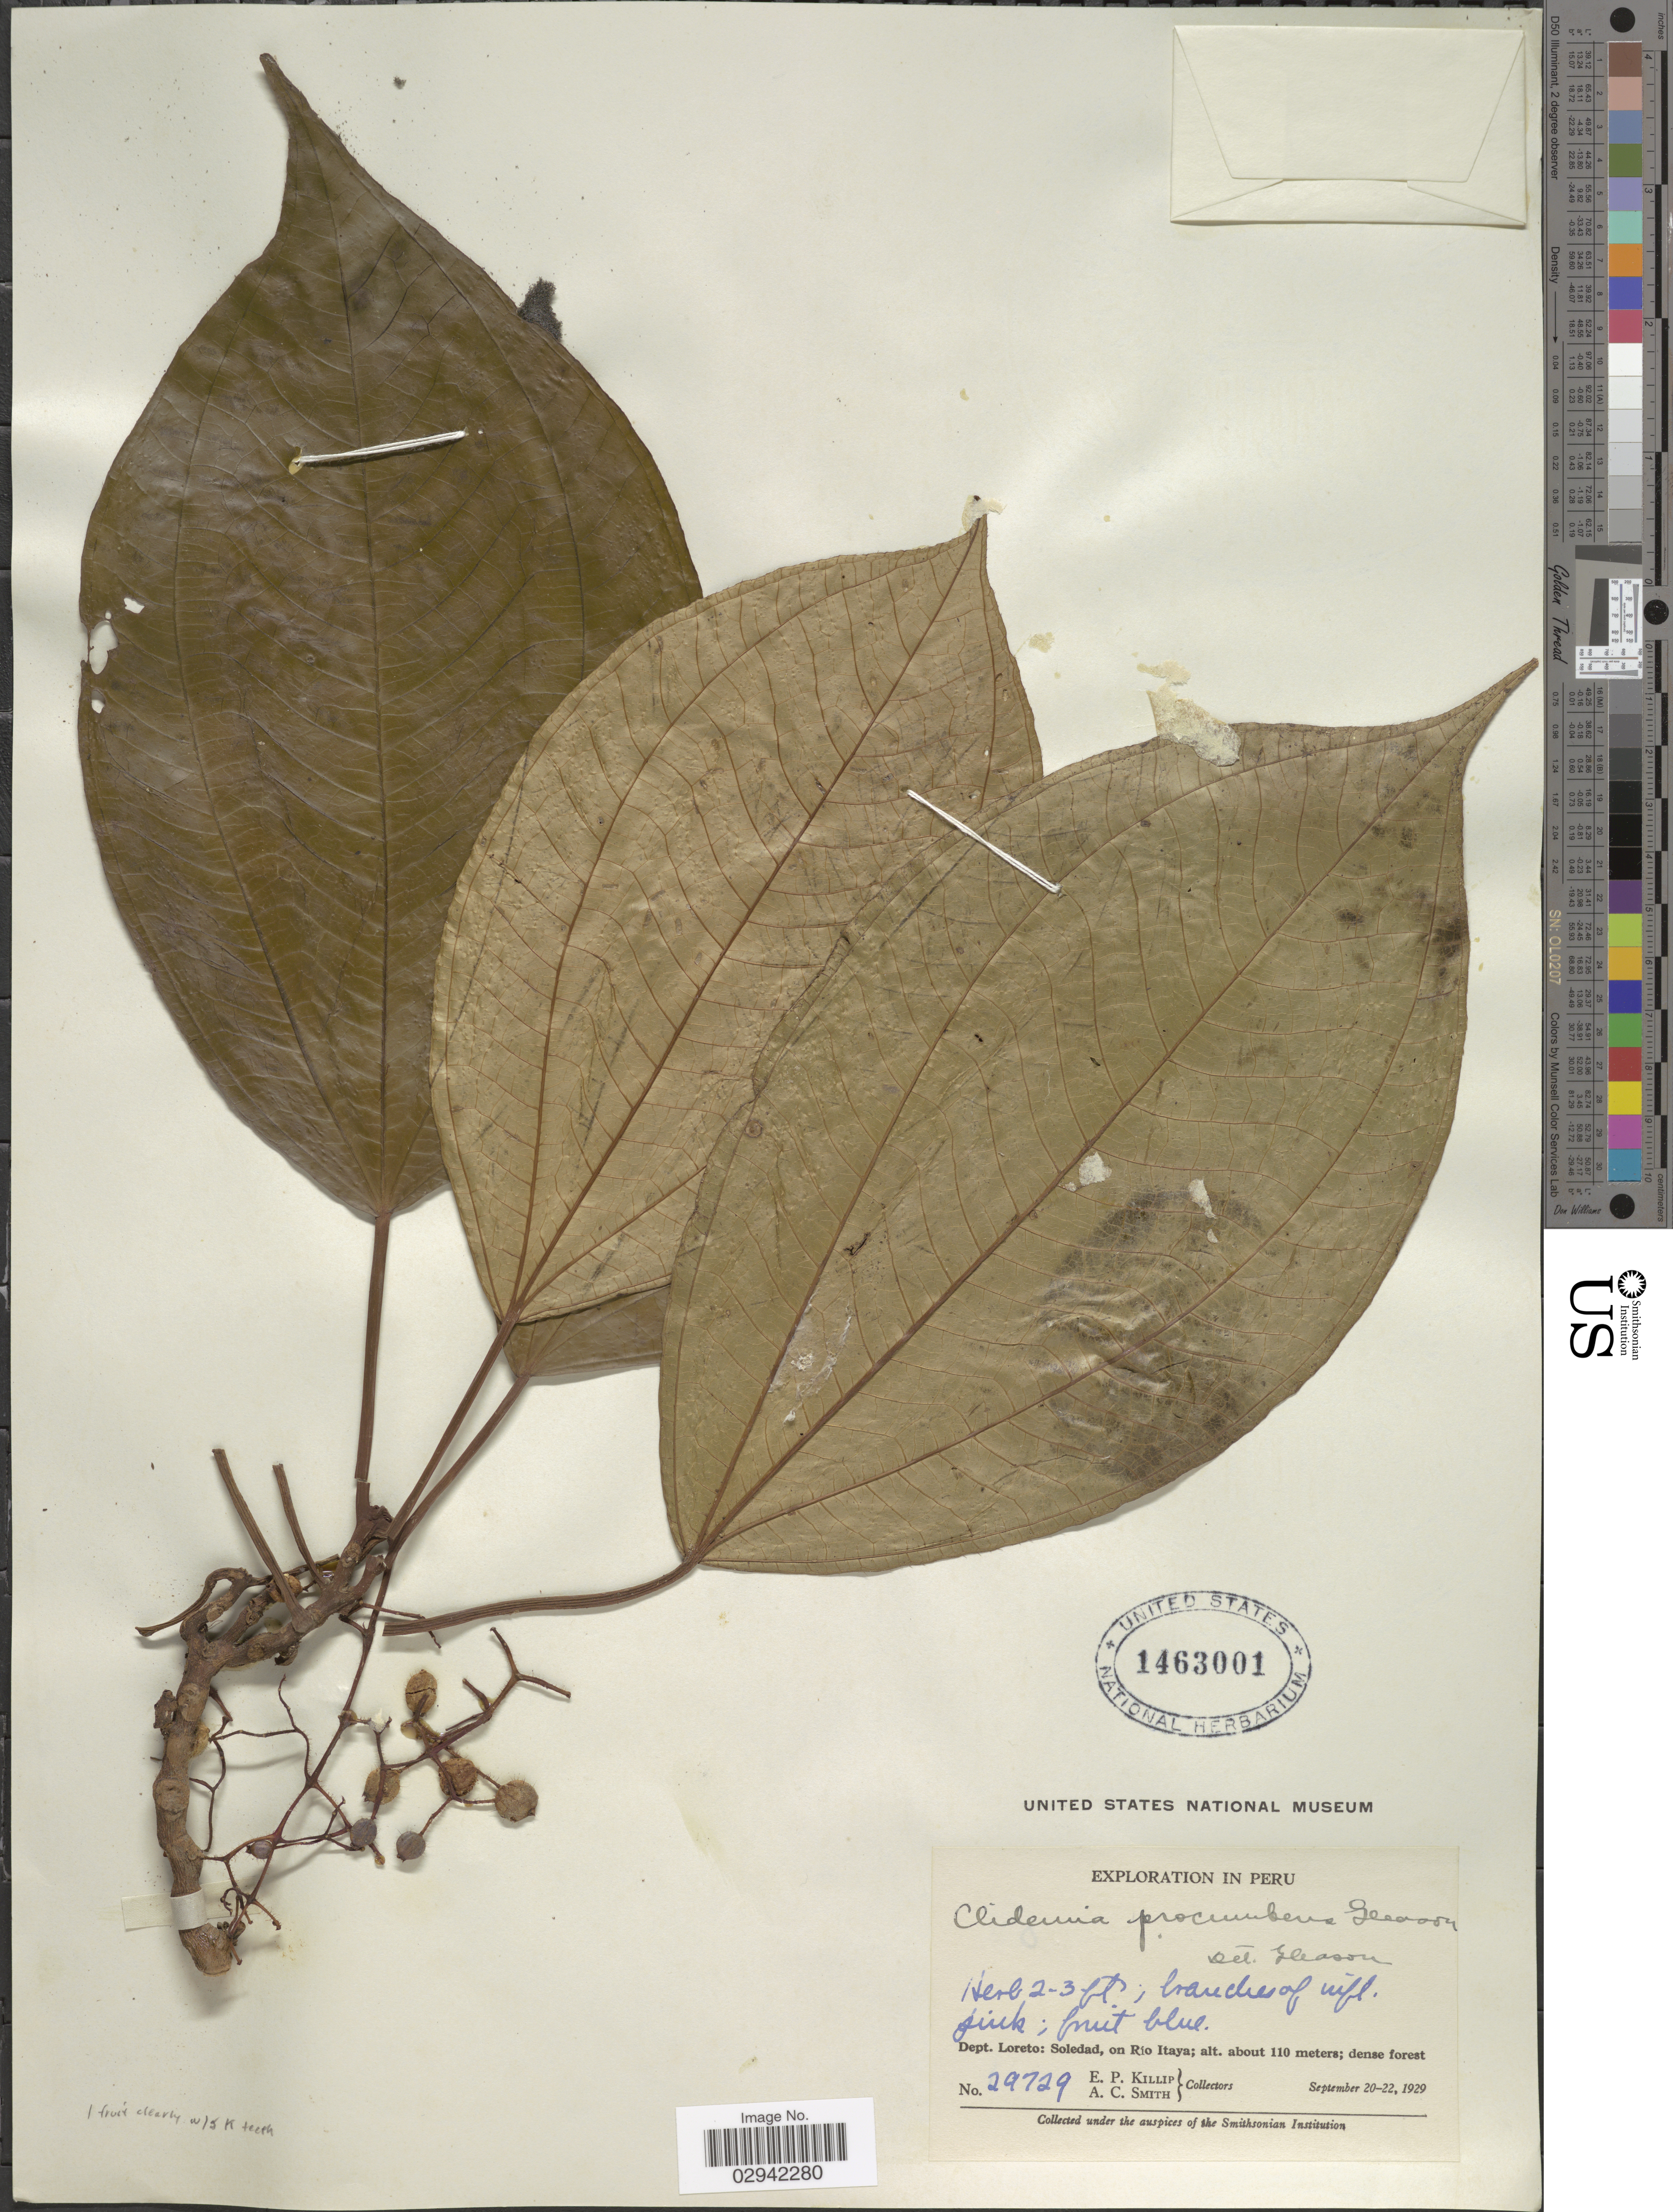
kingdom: Plantae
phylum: Tracheophyta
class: Magnoliopsida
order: Myrtales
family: Melastomataceae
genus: Miconia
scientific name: Miconia procumbens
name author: (Gleason) Wurdack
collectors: E. P. Killip & A. C. Smith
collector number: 29729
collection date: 1929-09-20/1929-09-22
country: Peru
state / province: Loreto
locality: Soledad, on Rio Itaya.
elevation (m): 110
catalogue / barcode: US 1463001